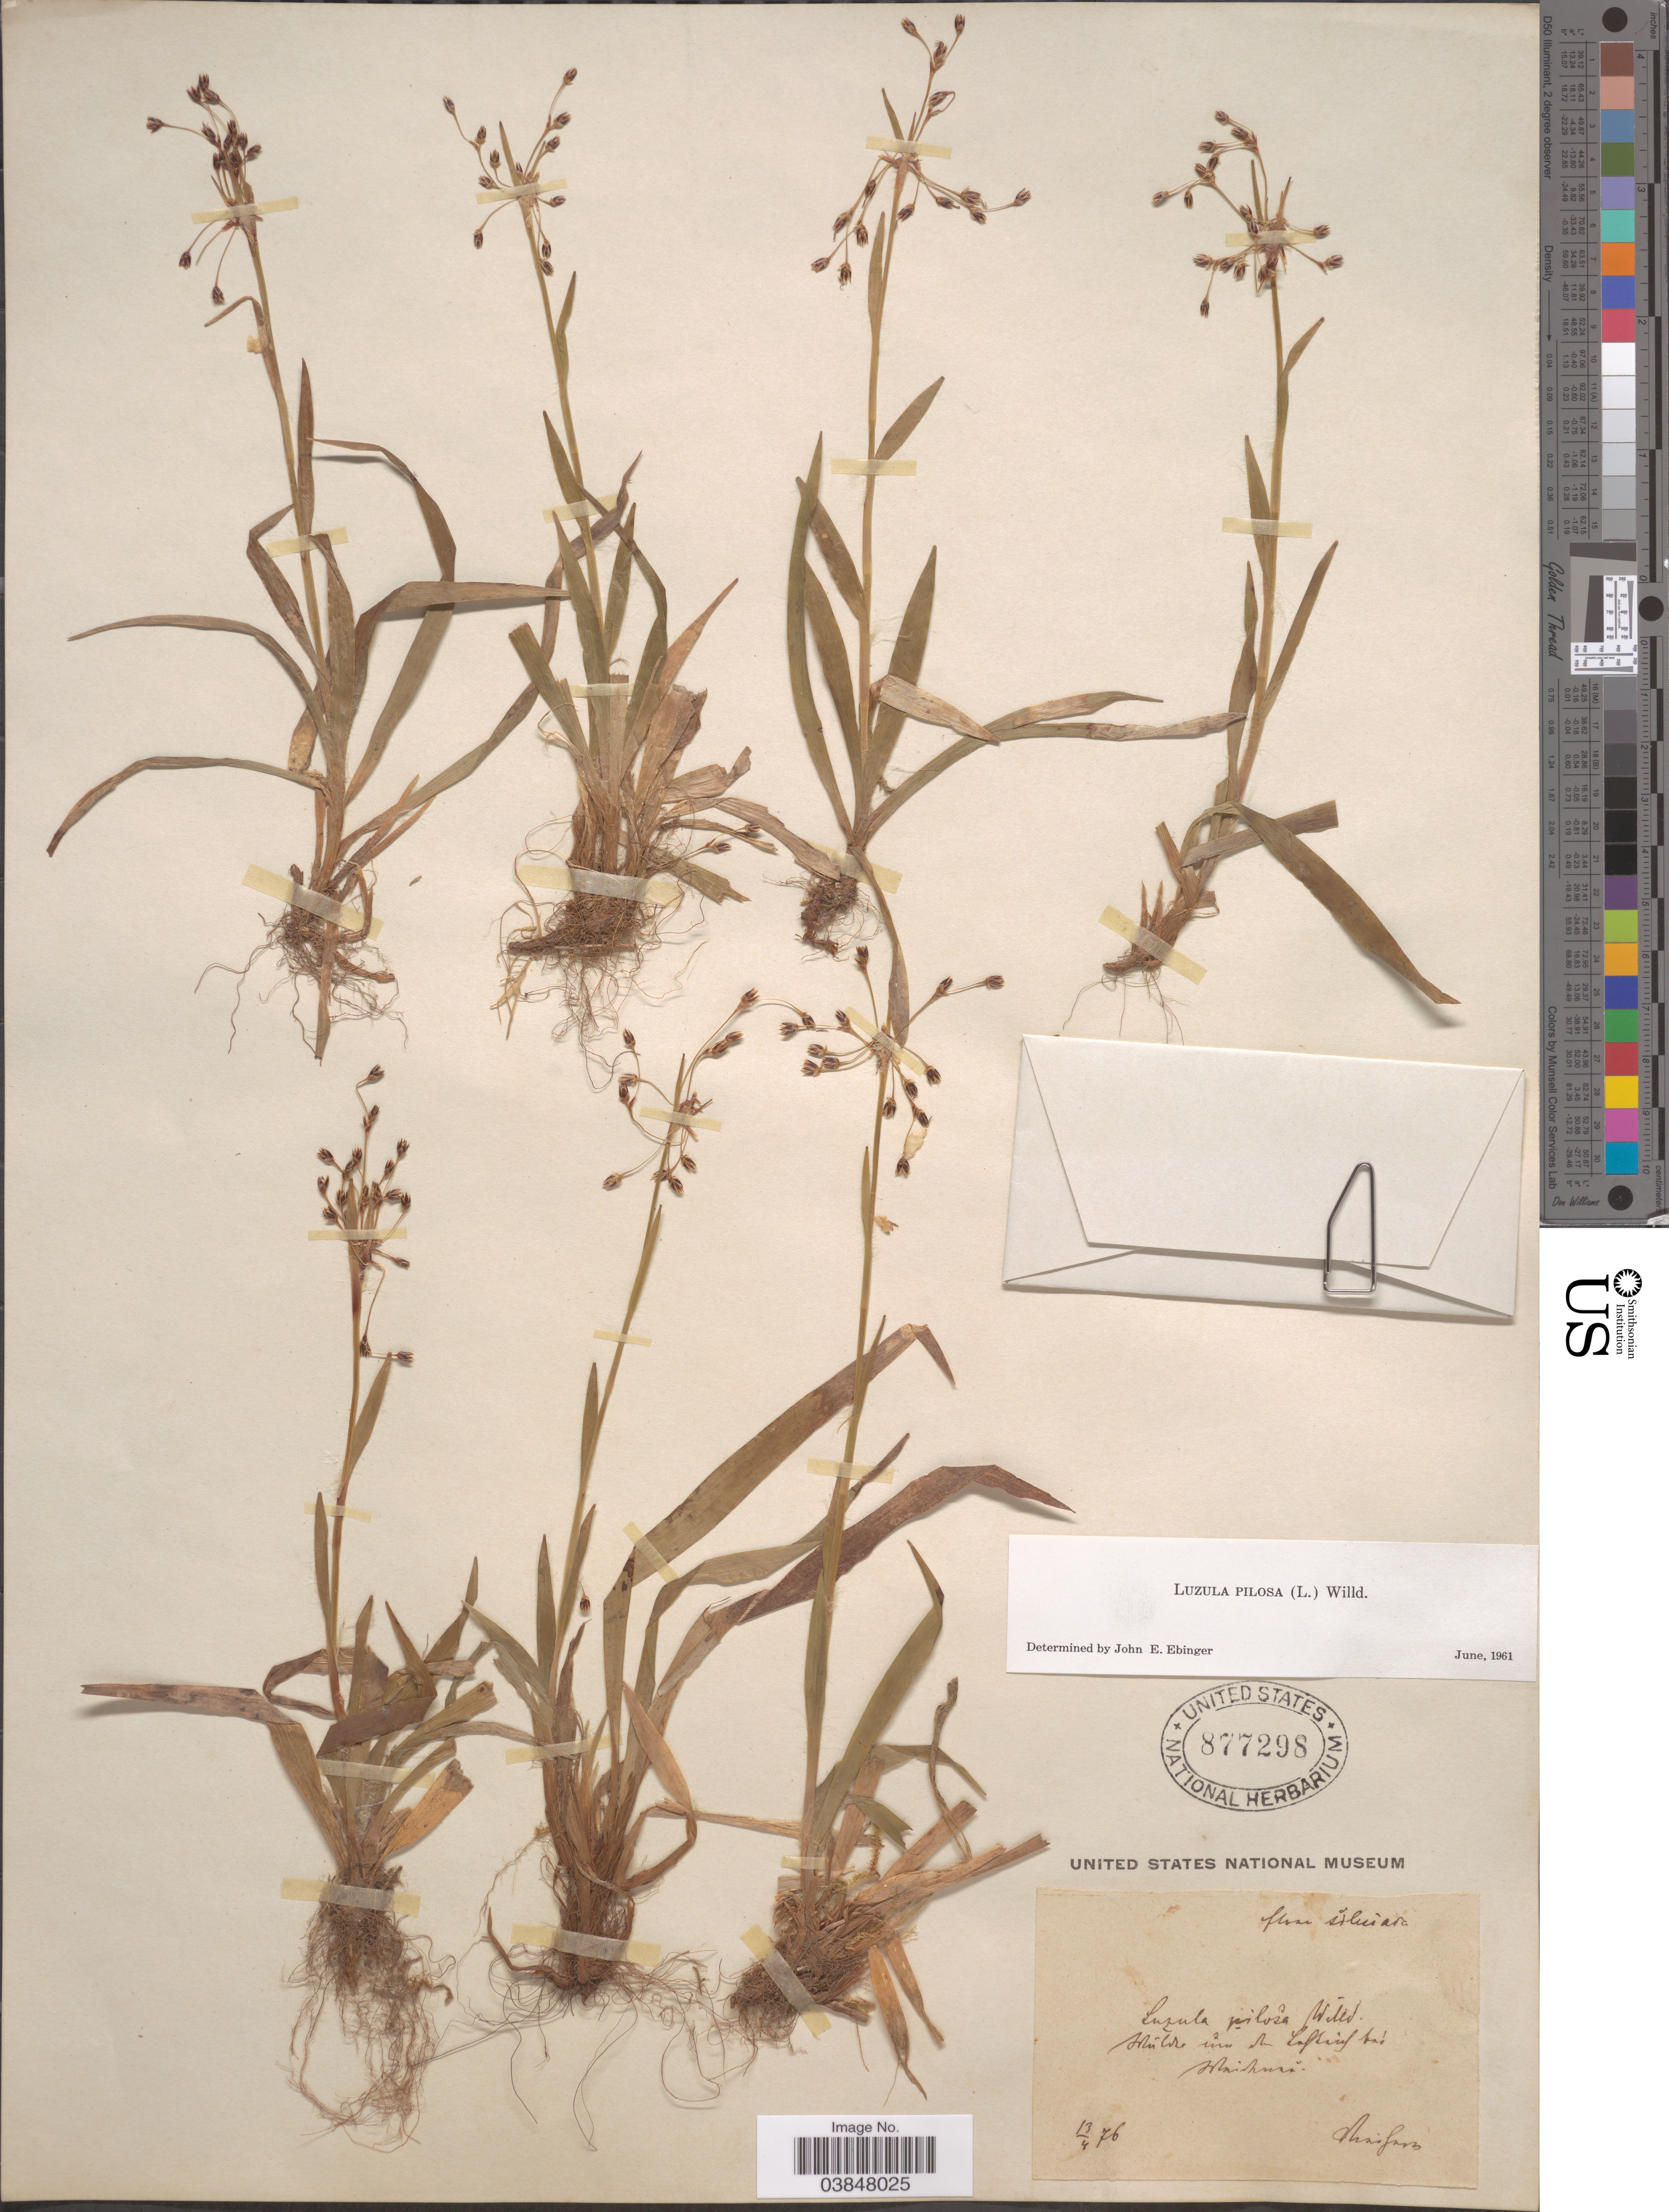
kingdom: Plantae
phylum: Tracheophyta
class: Liliopsida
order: Poales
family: Juncaceae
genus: Luzula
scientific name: Luzula pilosa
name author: (L.) Willd.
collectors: F. Vierhapper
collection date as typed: Transcribed d/m/y: 13/4/76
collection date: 1876-04-13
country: Germany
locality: Flora Silesiaca, Wälder um den L … bei Weidenau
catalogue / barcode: US 877298